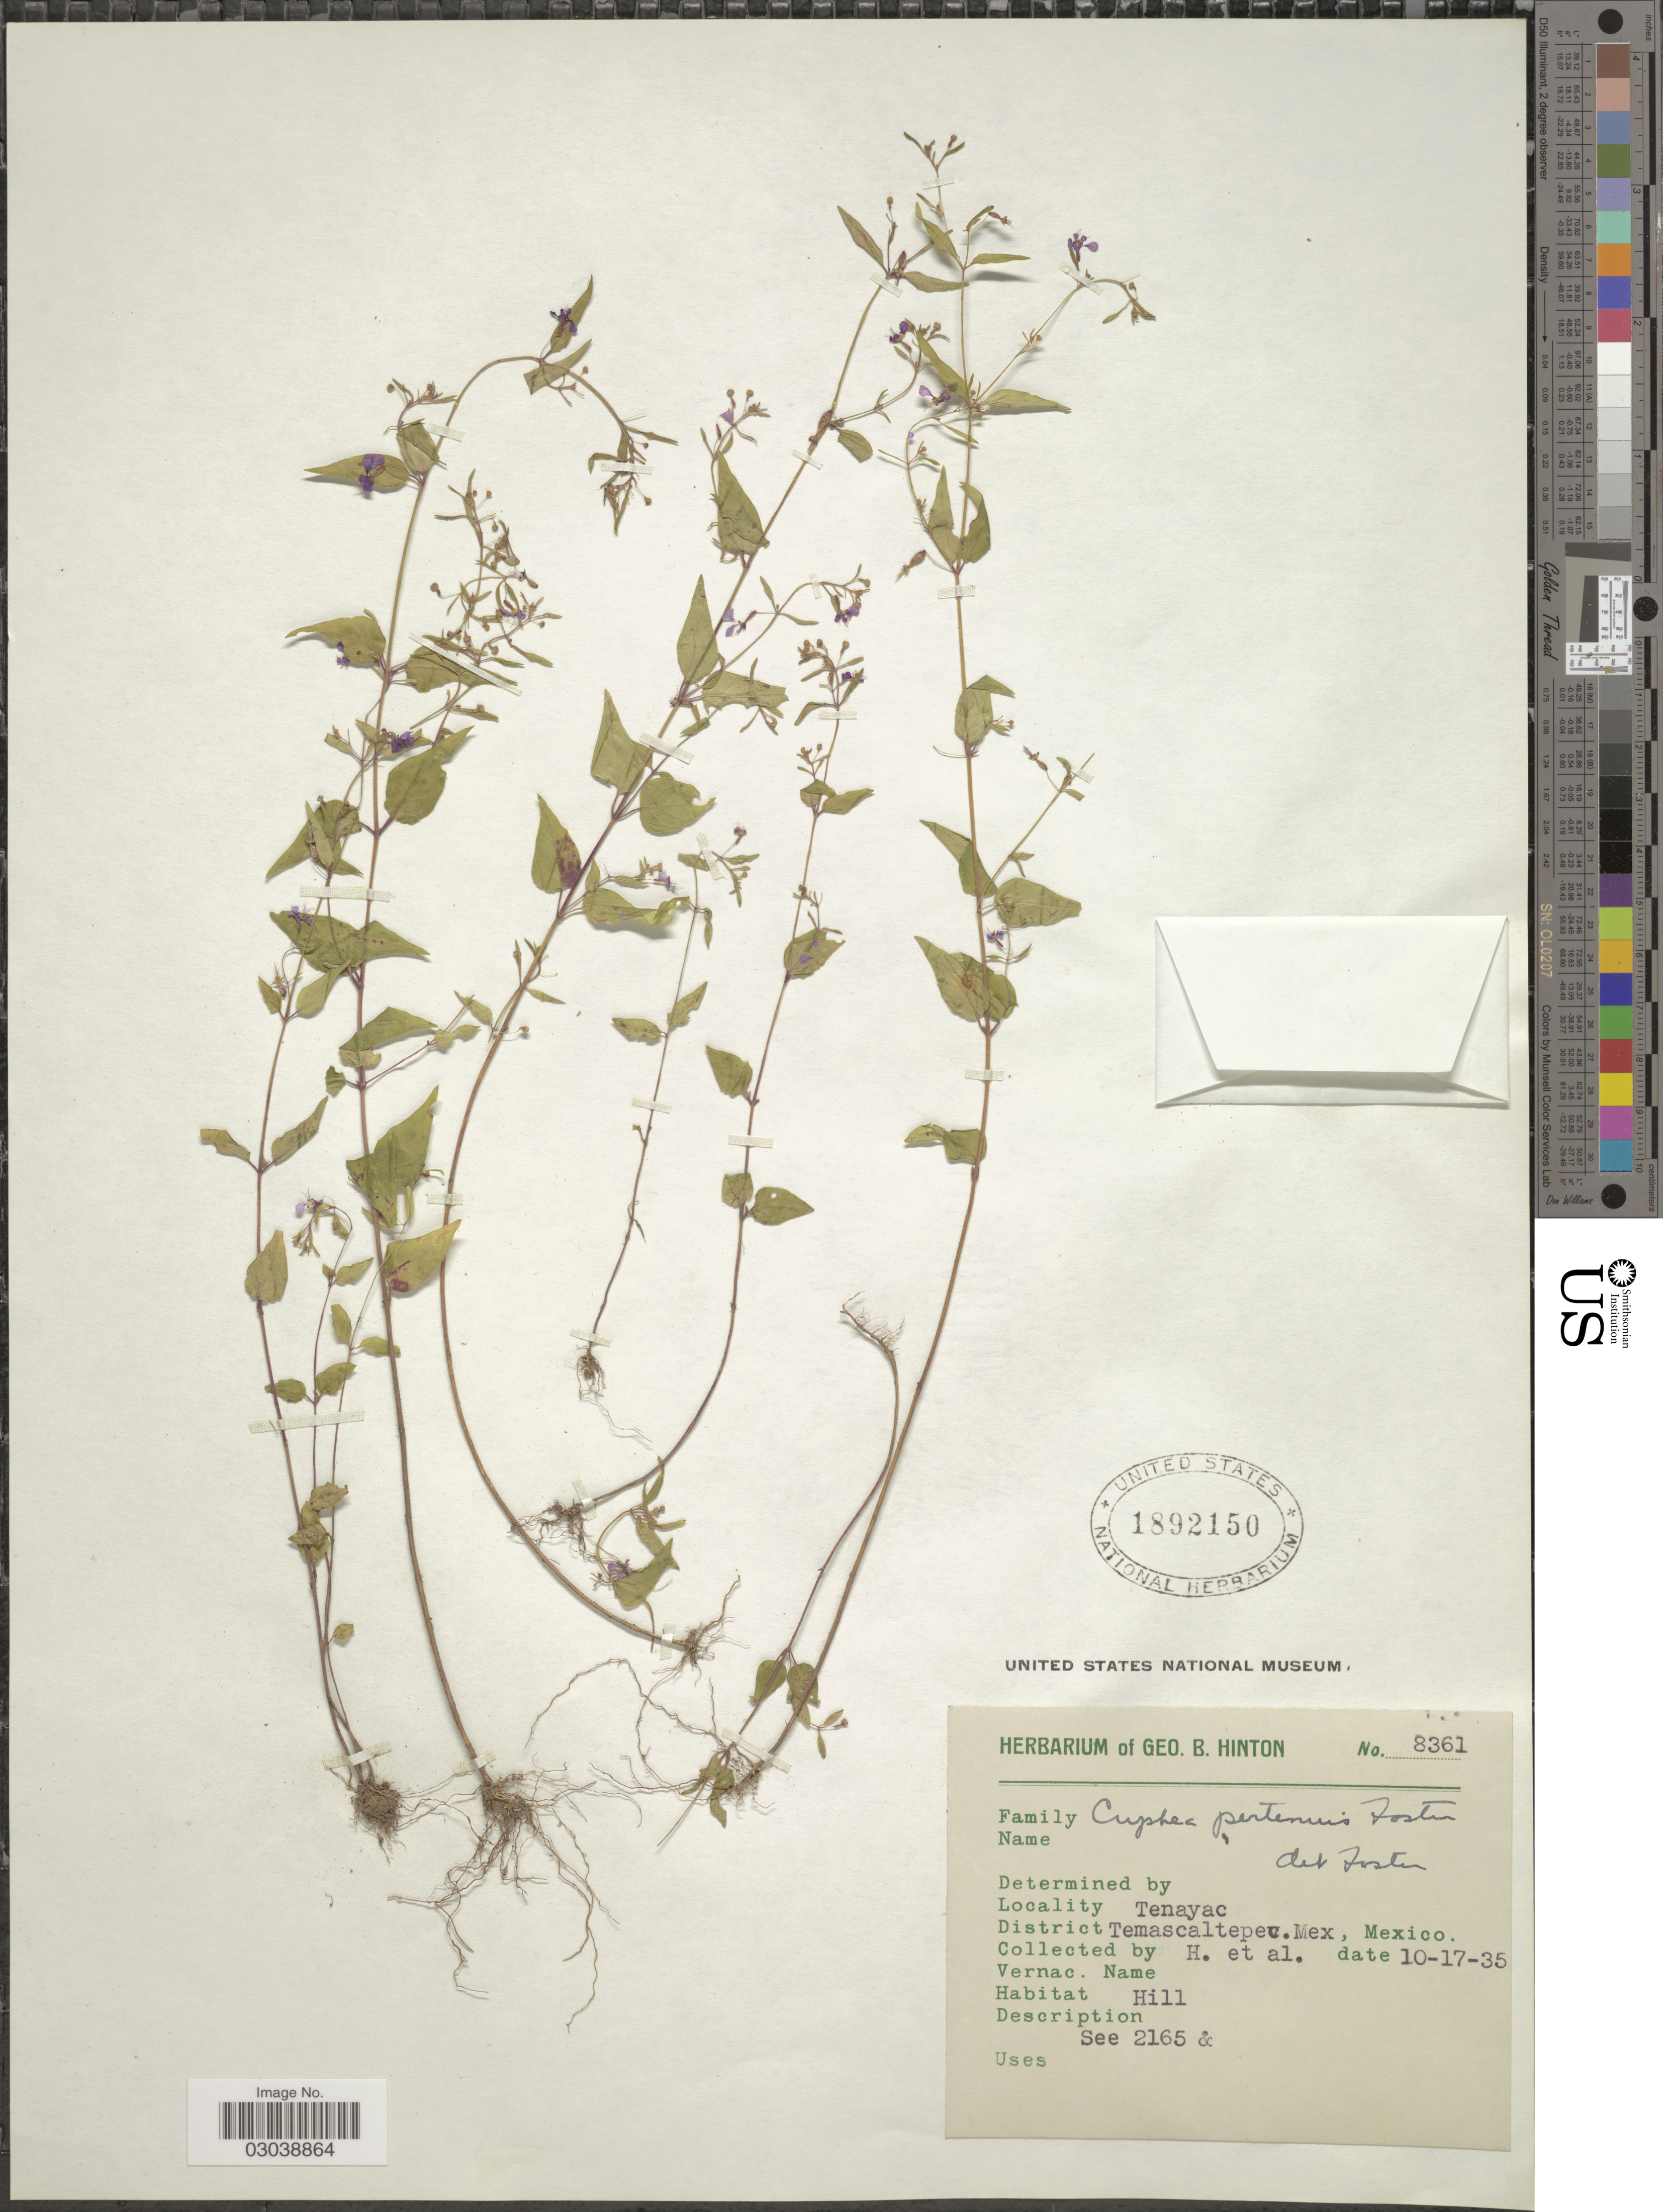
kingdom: Plantae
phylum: Tracheophyta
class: Magnoliopsida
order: Myrtales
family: Lythraceae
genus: Cuphea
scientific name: Cuphea pertenuis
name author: R.C. Foster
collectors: G. B. Hinton & et al.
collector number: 8361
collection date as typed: Transcribed d/m/y: 17/10/35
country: Mexico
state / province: México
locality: Tenayac, District Temascaltepec.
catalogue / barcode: US 1892150